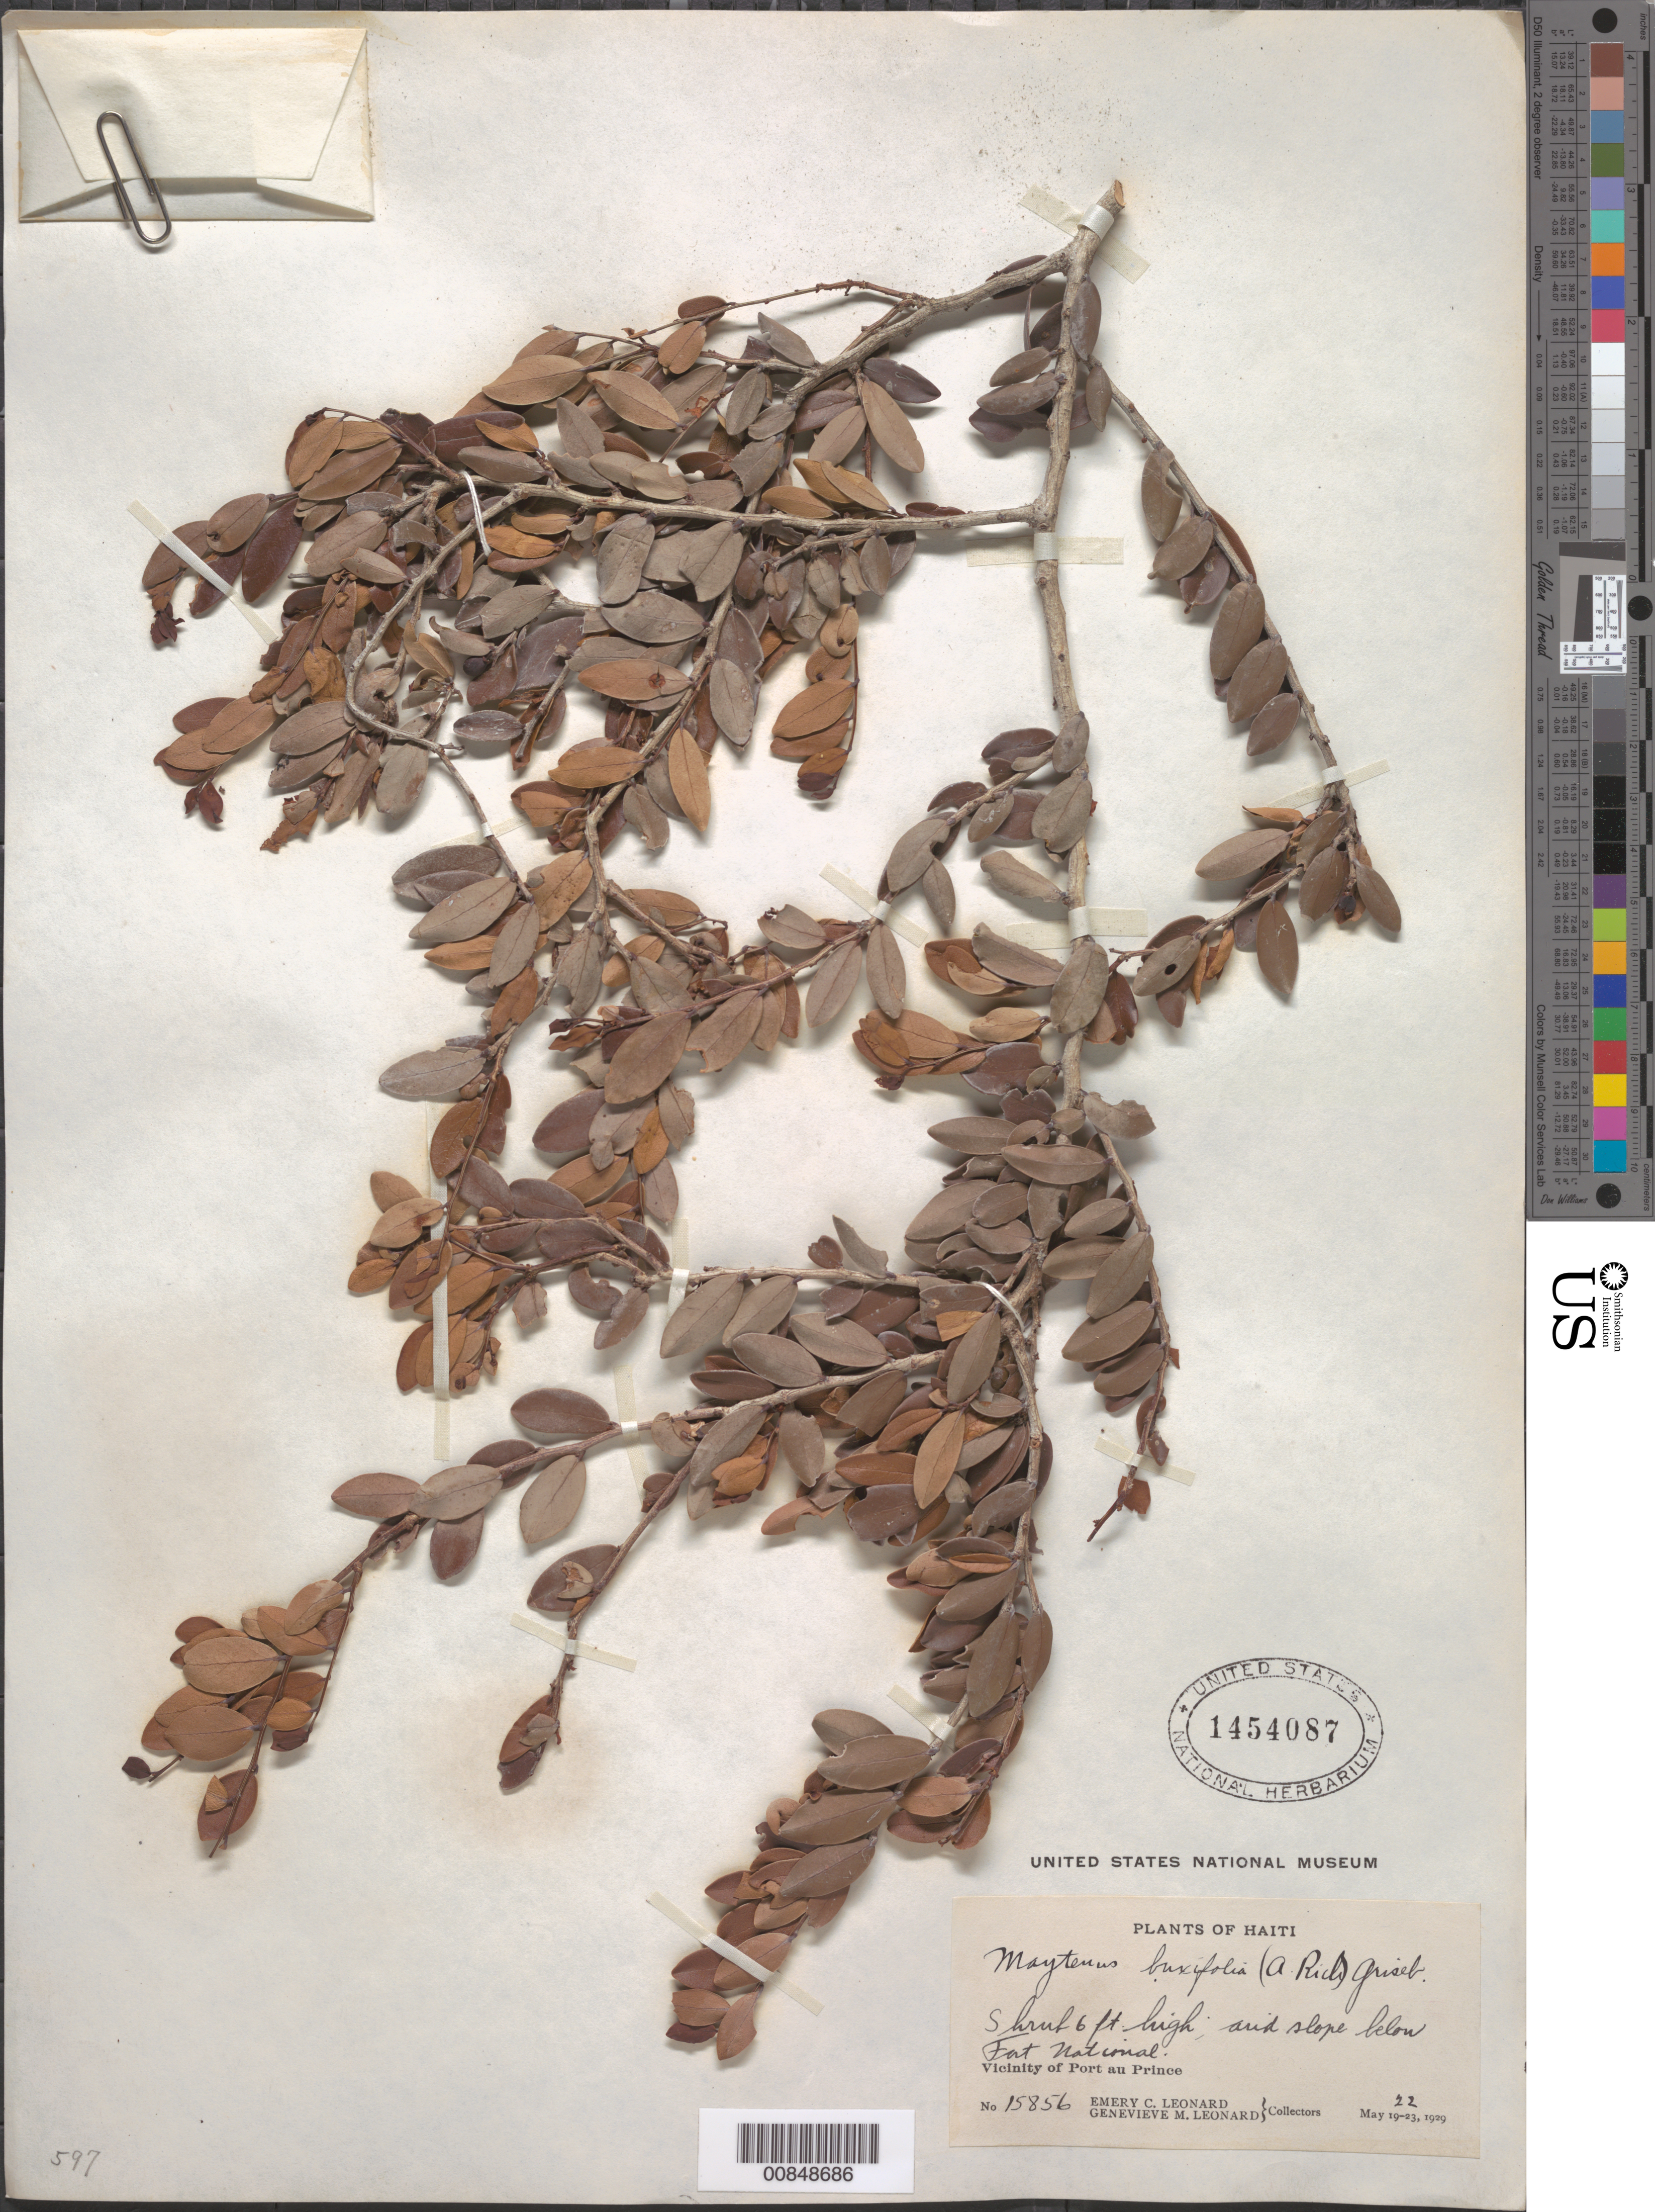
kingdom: Plantae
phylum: Tracheophyta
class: Magnoliopsida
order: Celastrales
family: Celastraceae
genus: Maytenus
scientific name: Maytenus buxifolia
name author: (A. Rich.) Griseb.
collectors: E. C. Leonard & G. M. Leonard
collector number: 15856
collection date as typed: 22 May 1929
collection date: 1929-05-22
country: Haiti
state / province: Ouest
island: Hispaniola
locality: Vicinity of Port au Prince, below Fort National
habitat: Arid slope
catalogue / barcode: US 1454087